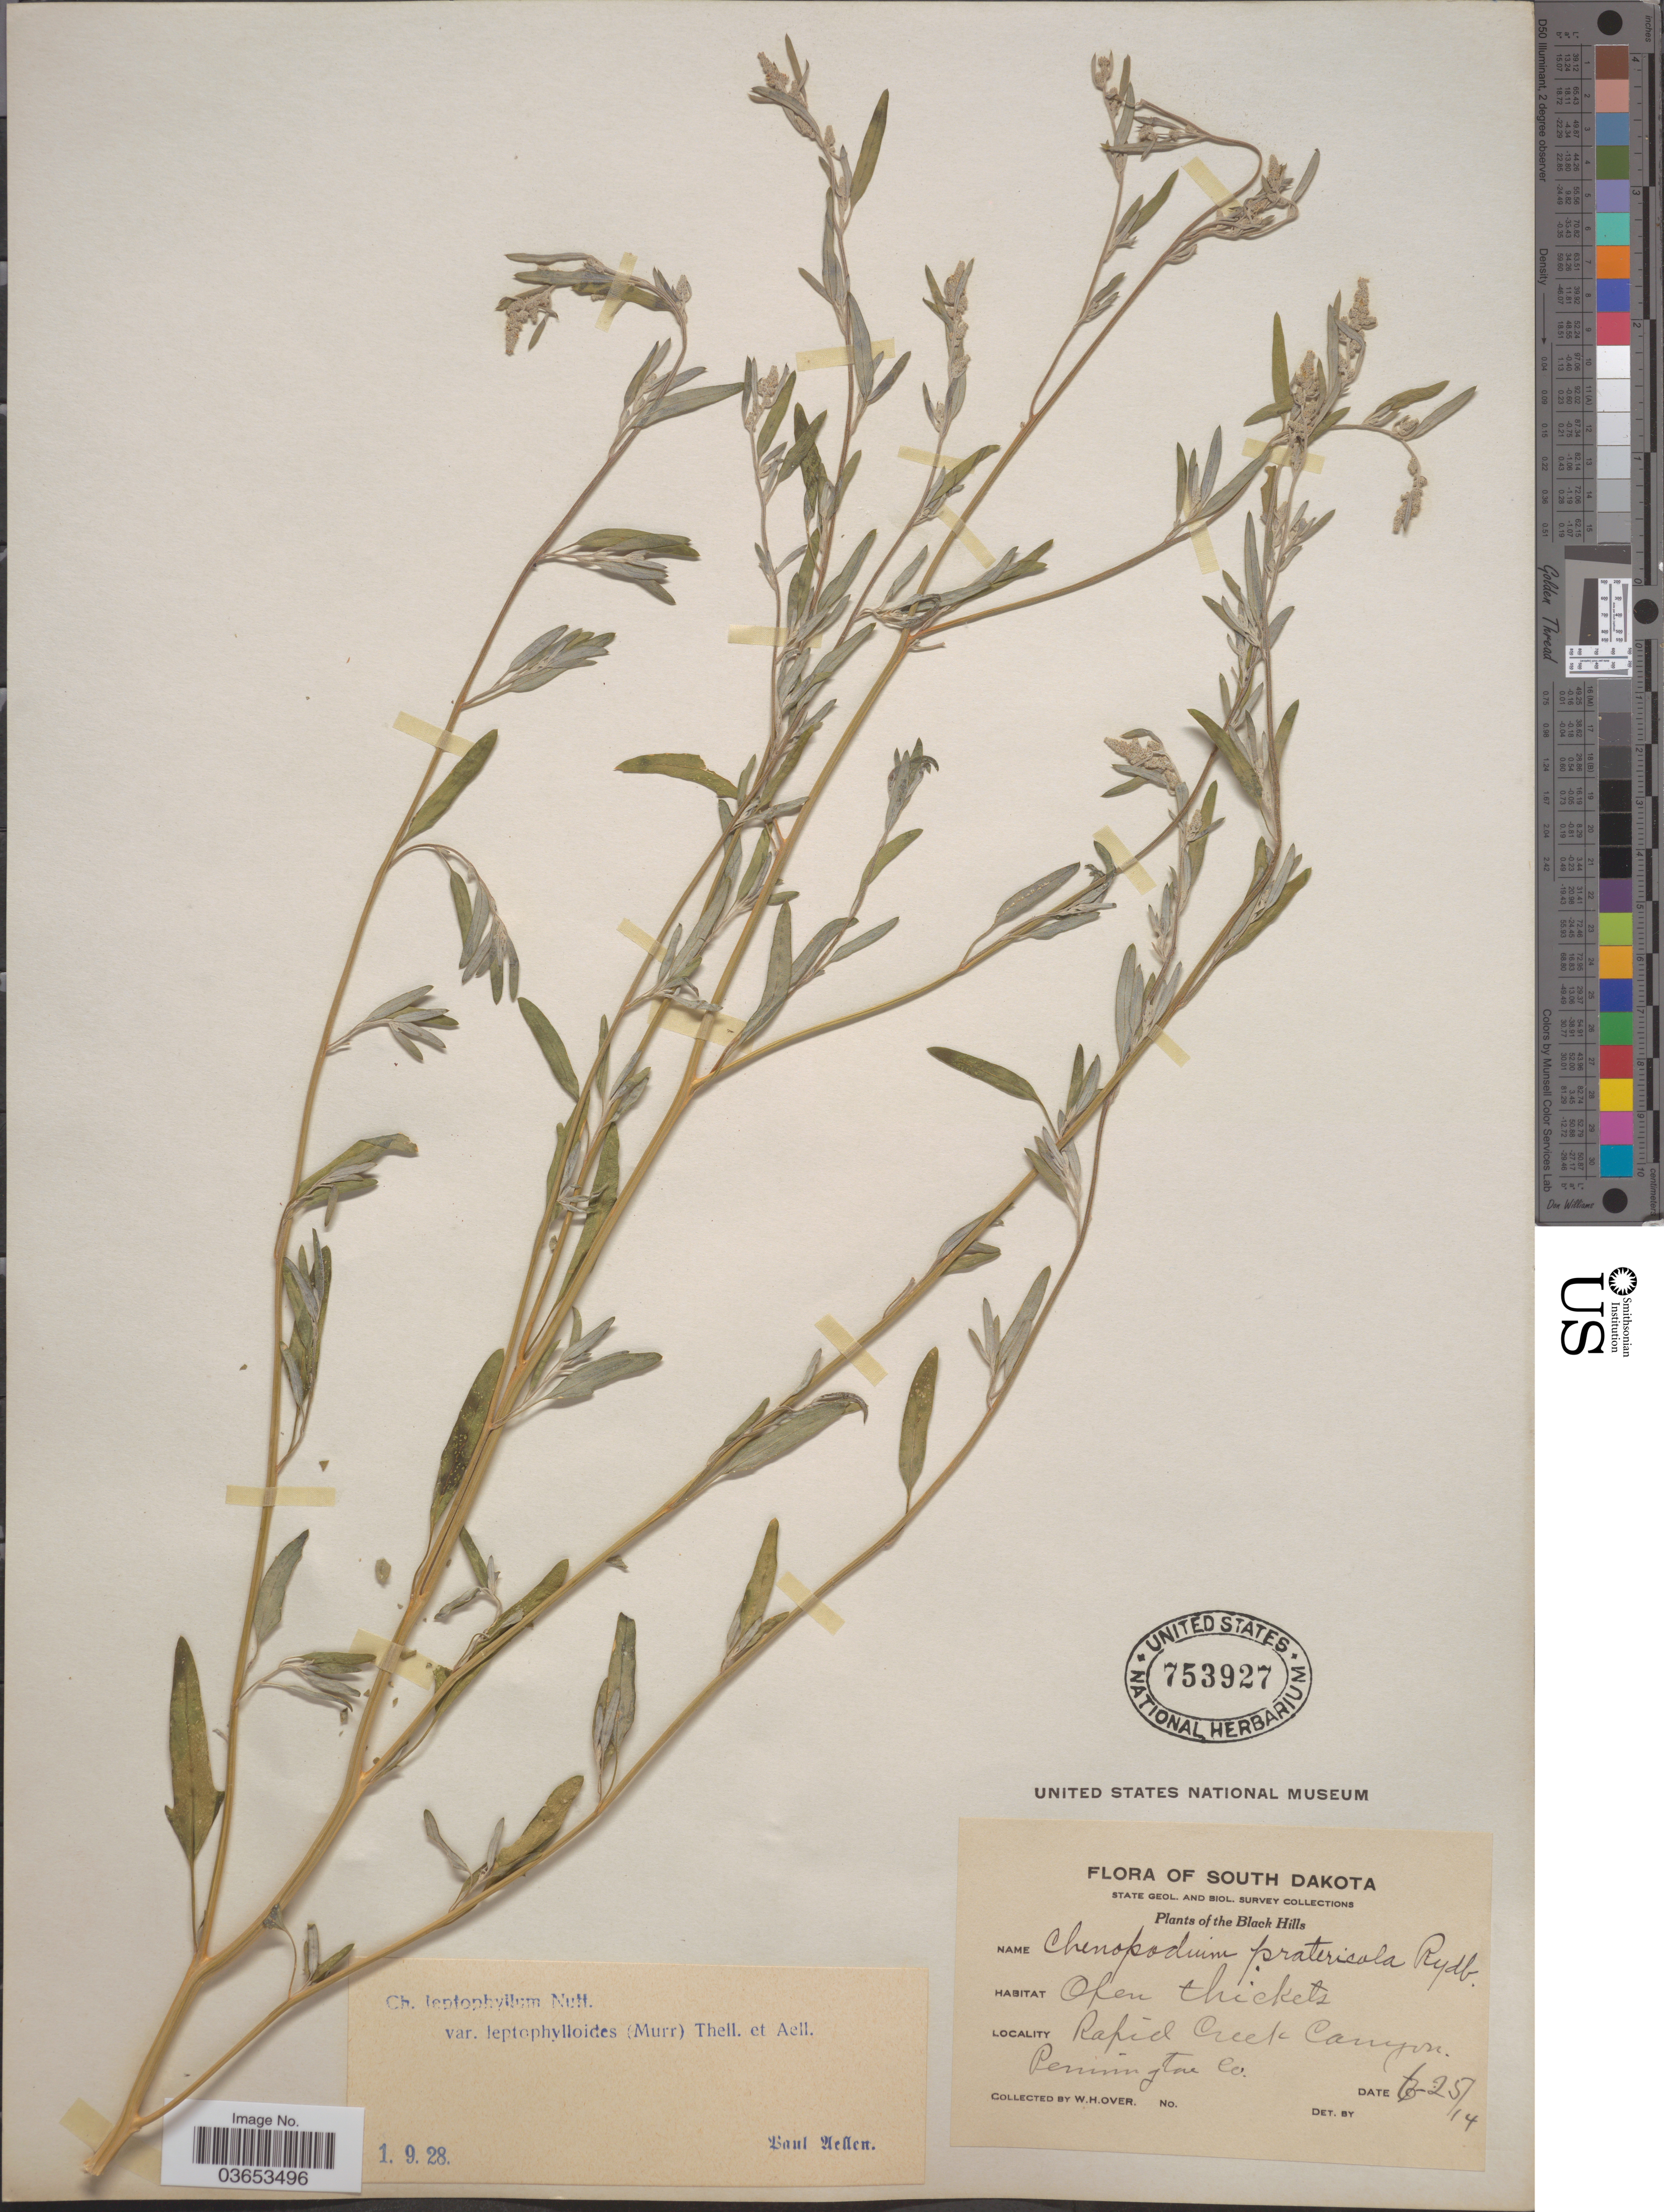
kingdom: Plantae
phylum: Tracheophyta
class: Magnoliopsida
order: Caryophyllales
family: Amaranthaceae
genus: Chenopodium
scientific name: Chenopodium leptophyllum var. leptophylloides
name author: (Murr) Thell. & Aellen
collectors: W. Over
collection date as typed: Transcribed d/m/y: 25/6/14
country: United States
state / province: South Dakota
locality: Black Hills. Rapid Creek Canyon. Pennington Co.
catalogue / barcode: US 753927